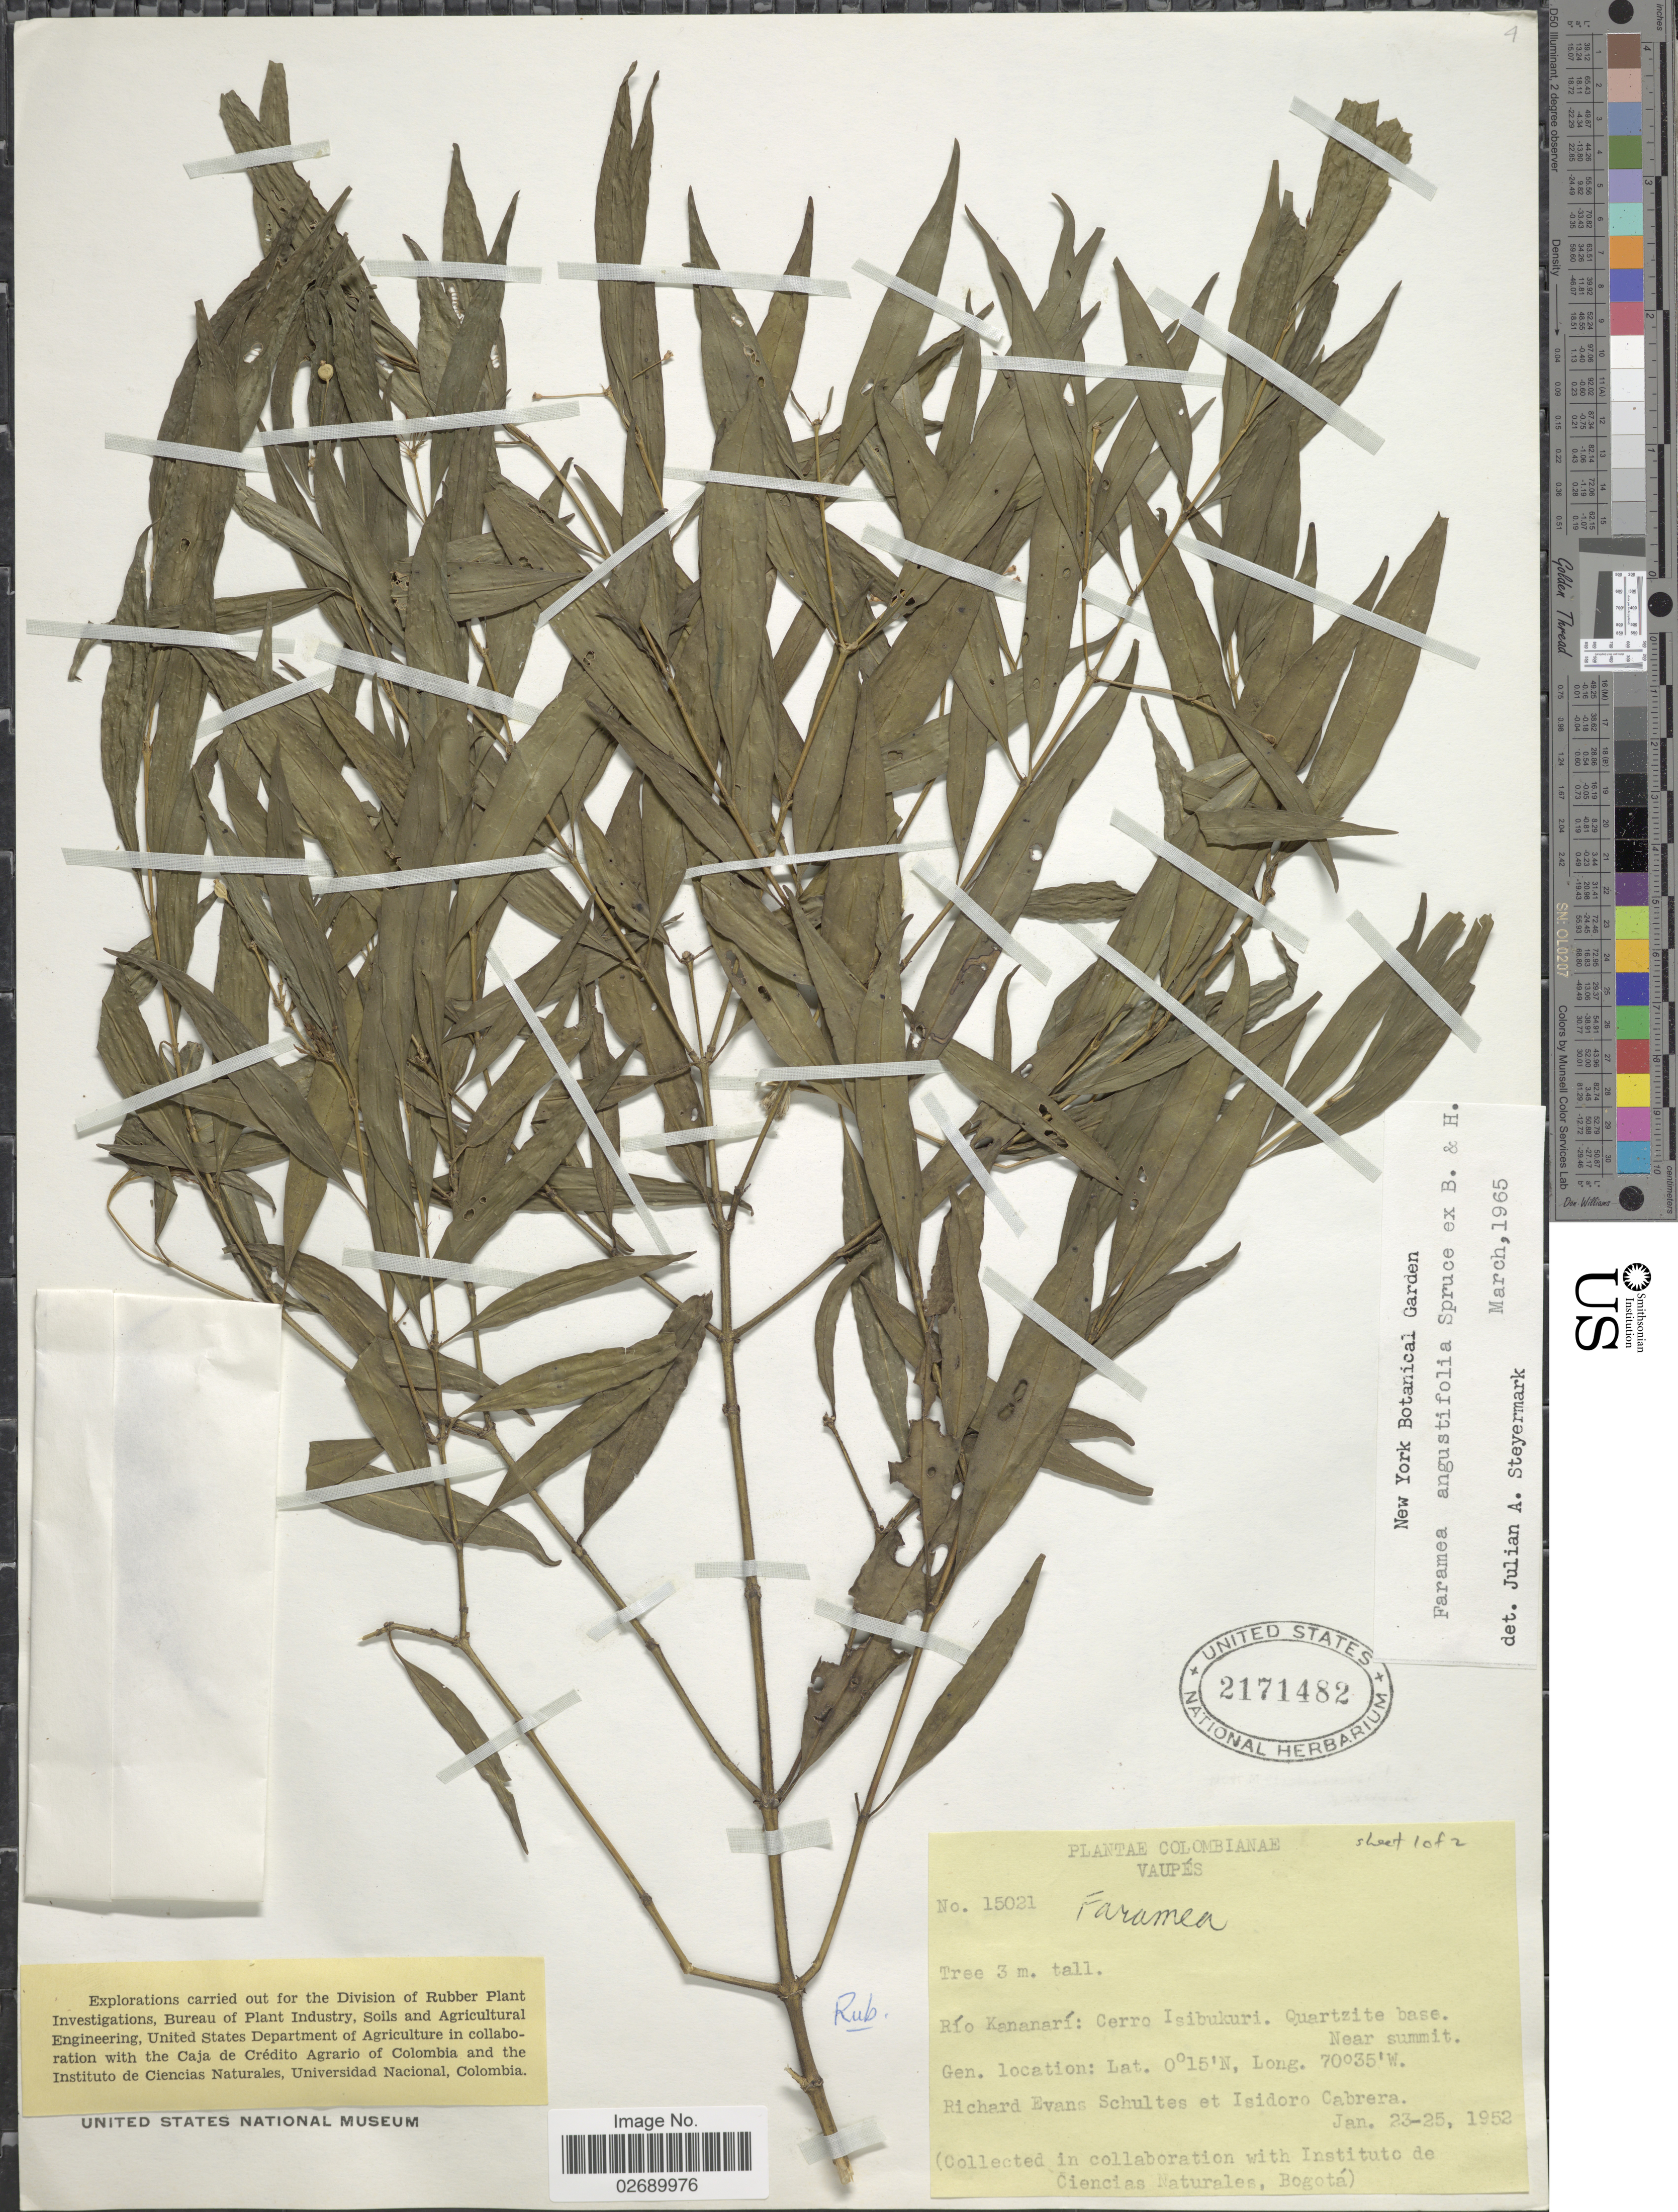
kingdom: Plantae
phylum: Tracheophyta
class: Magnoliopsida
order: Gentianales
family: Rubiaceae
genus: Faramea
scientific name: Faramea angustifolia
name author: Spruce ex Müll. Arg.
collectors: R. E. Schultes & I. Cabrera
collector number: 15021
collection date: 1952-01-23/1952-01-25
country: Colombia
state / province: Vaupés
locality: Rio Kananari: Cerro Isibukuri. Near summit.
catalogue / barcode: US 2171482